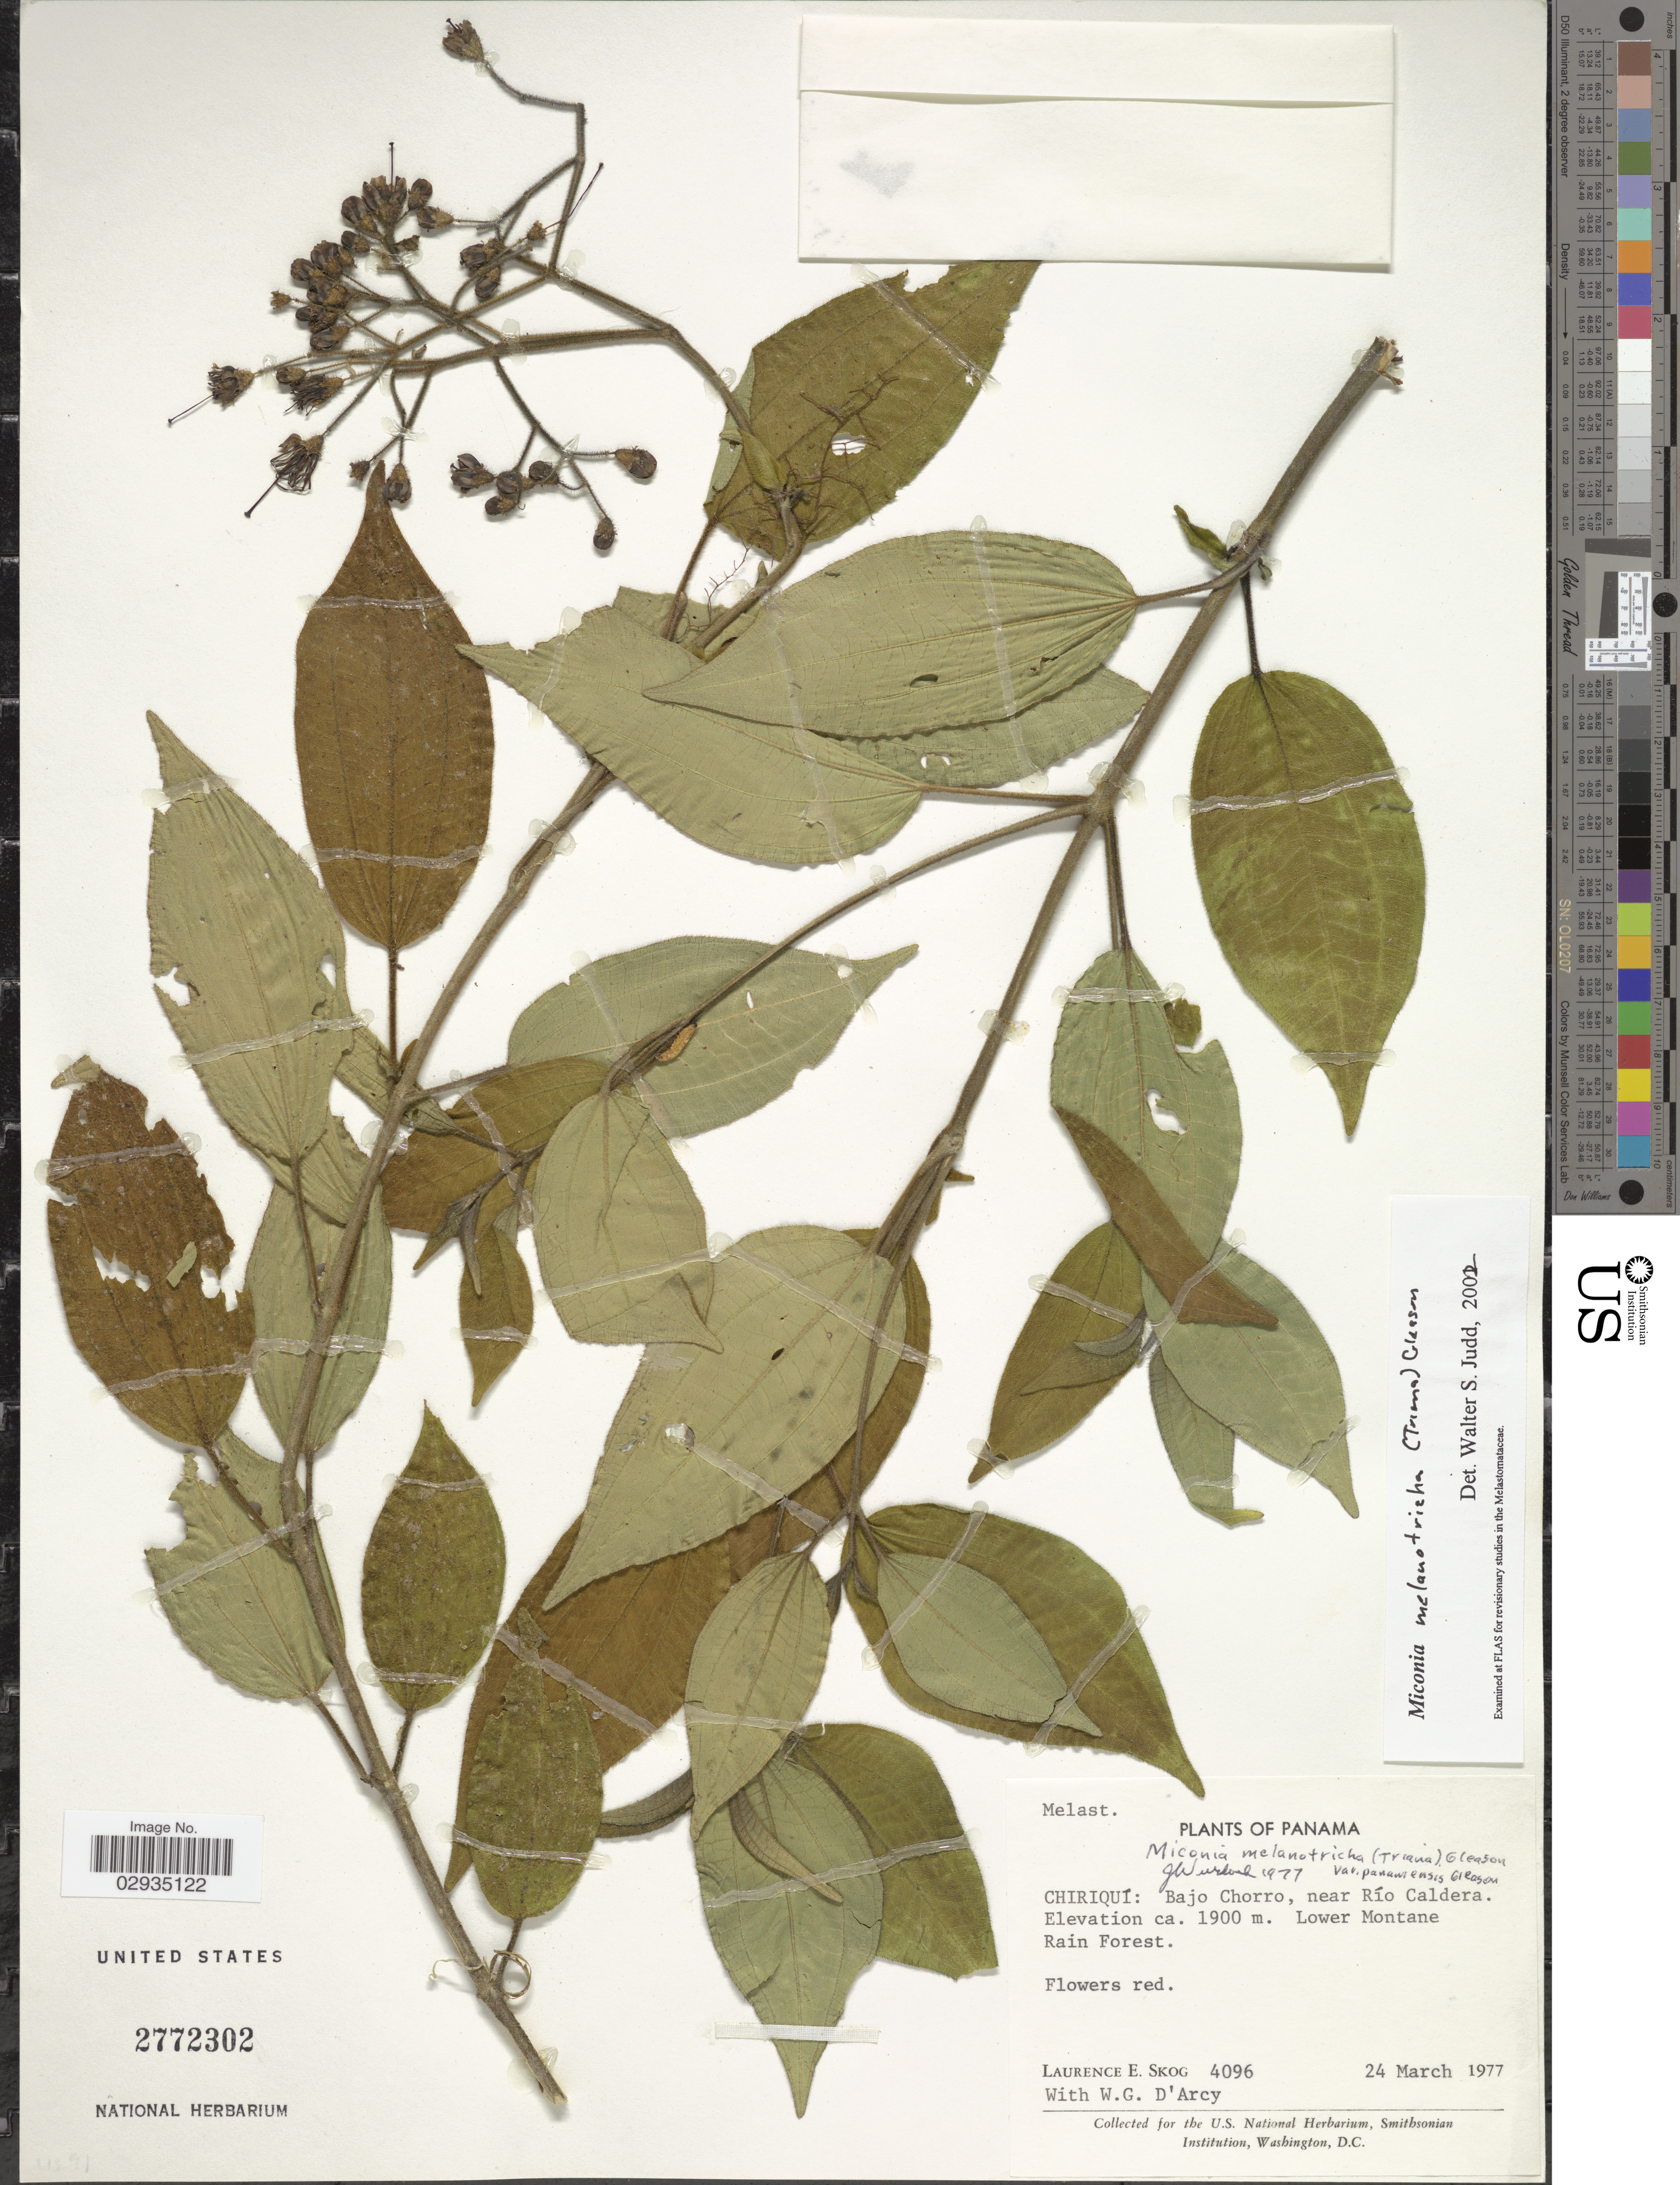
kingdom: Plantae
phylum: Tracheophyta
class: Magnoliopsida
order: Myrtales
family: Melastomataceae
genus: Miconia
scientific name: Miconia melanotricha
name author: (Triana) Gleason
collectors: L. E. Skog & W. G. D'Arcy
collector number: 4096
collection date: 1977-03-24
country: Panama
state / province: Chiriqui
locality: Bajo Chorro, near Río Caldera.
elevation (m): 1900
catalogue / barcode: US 2772302